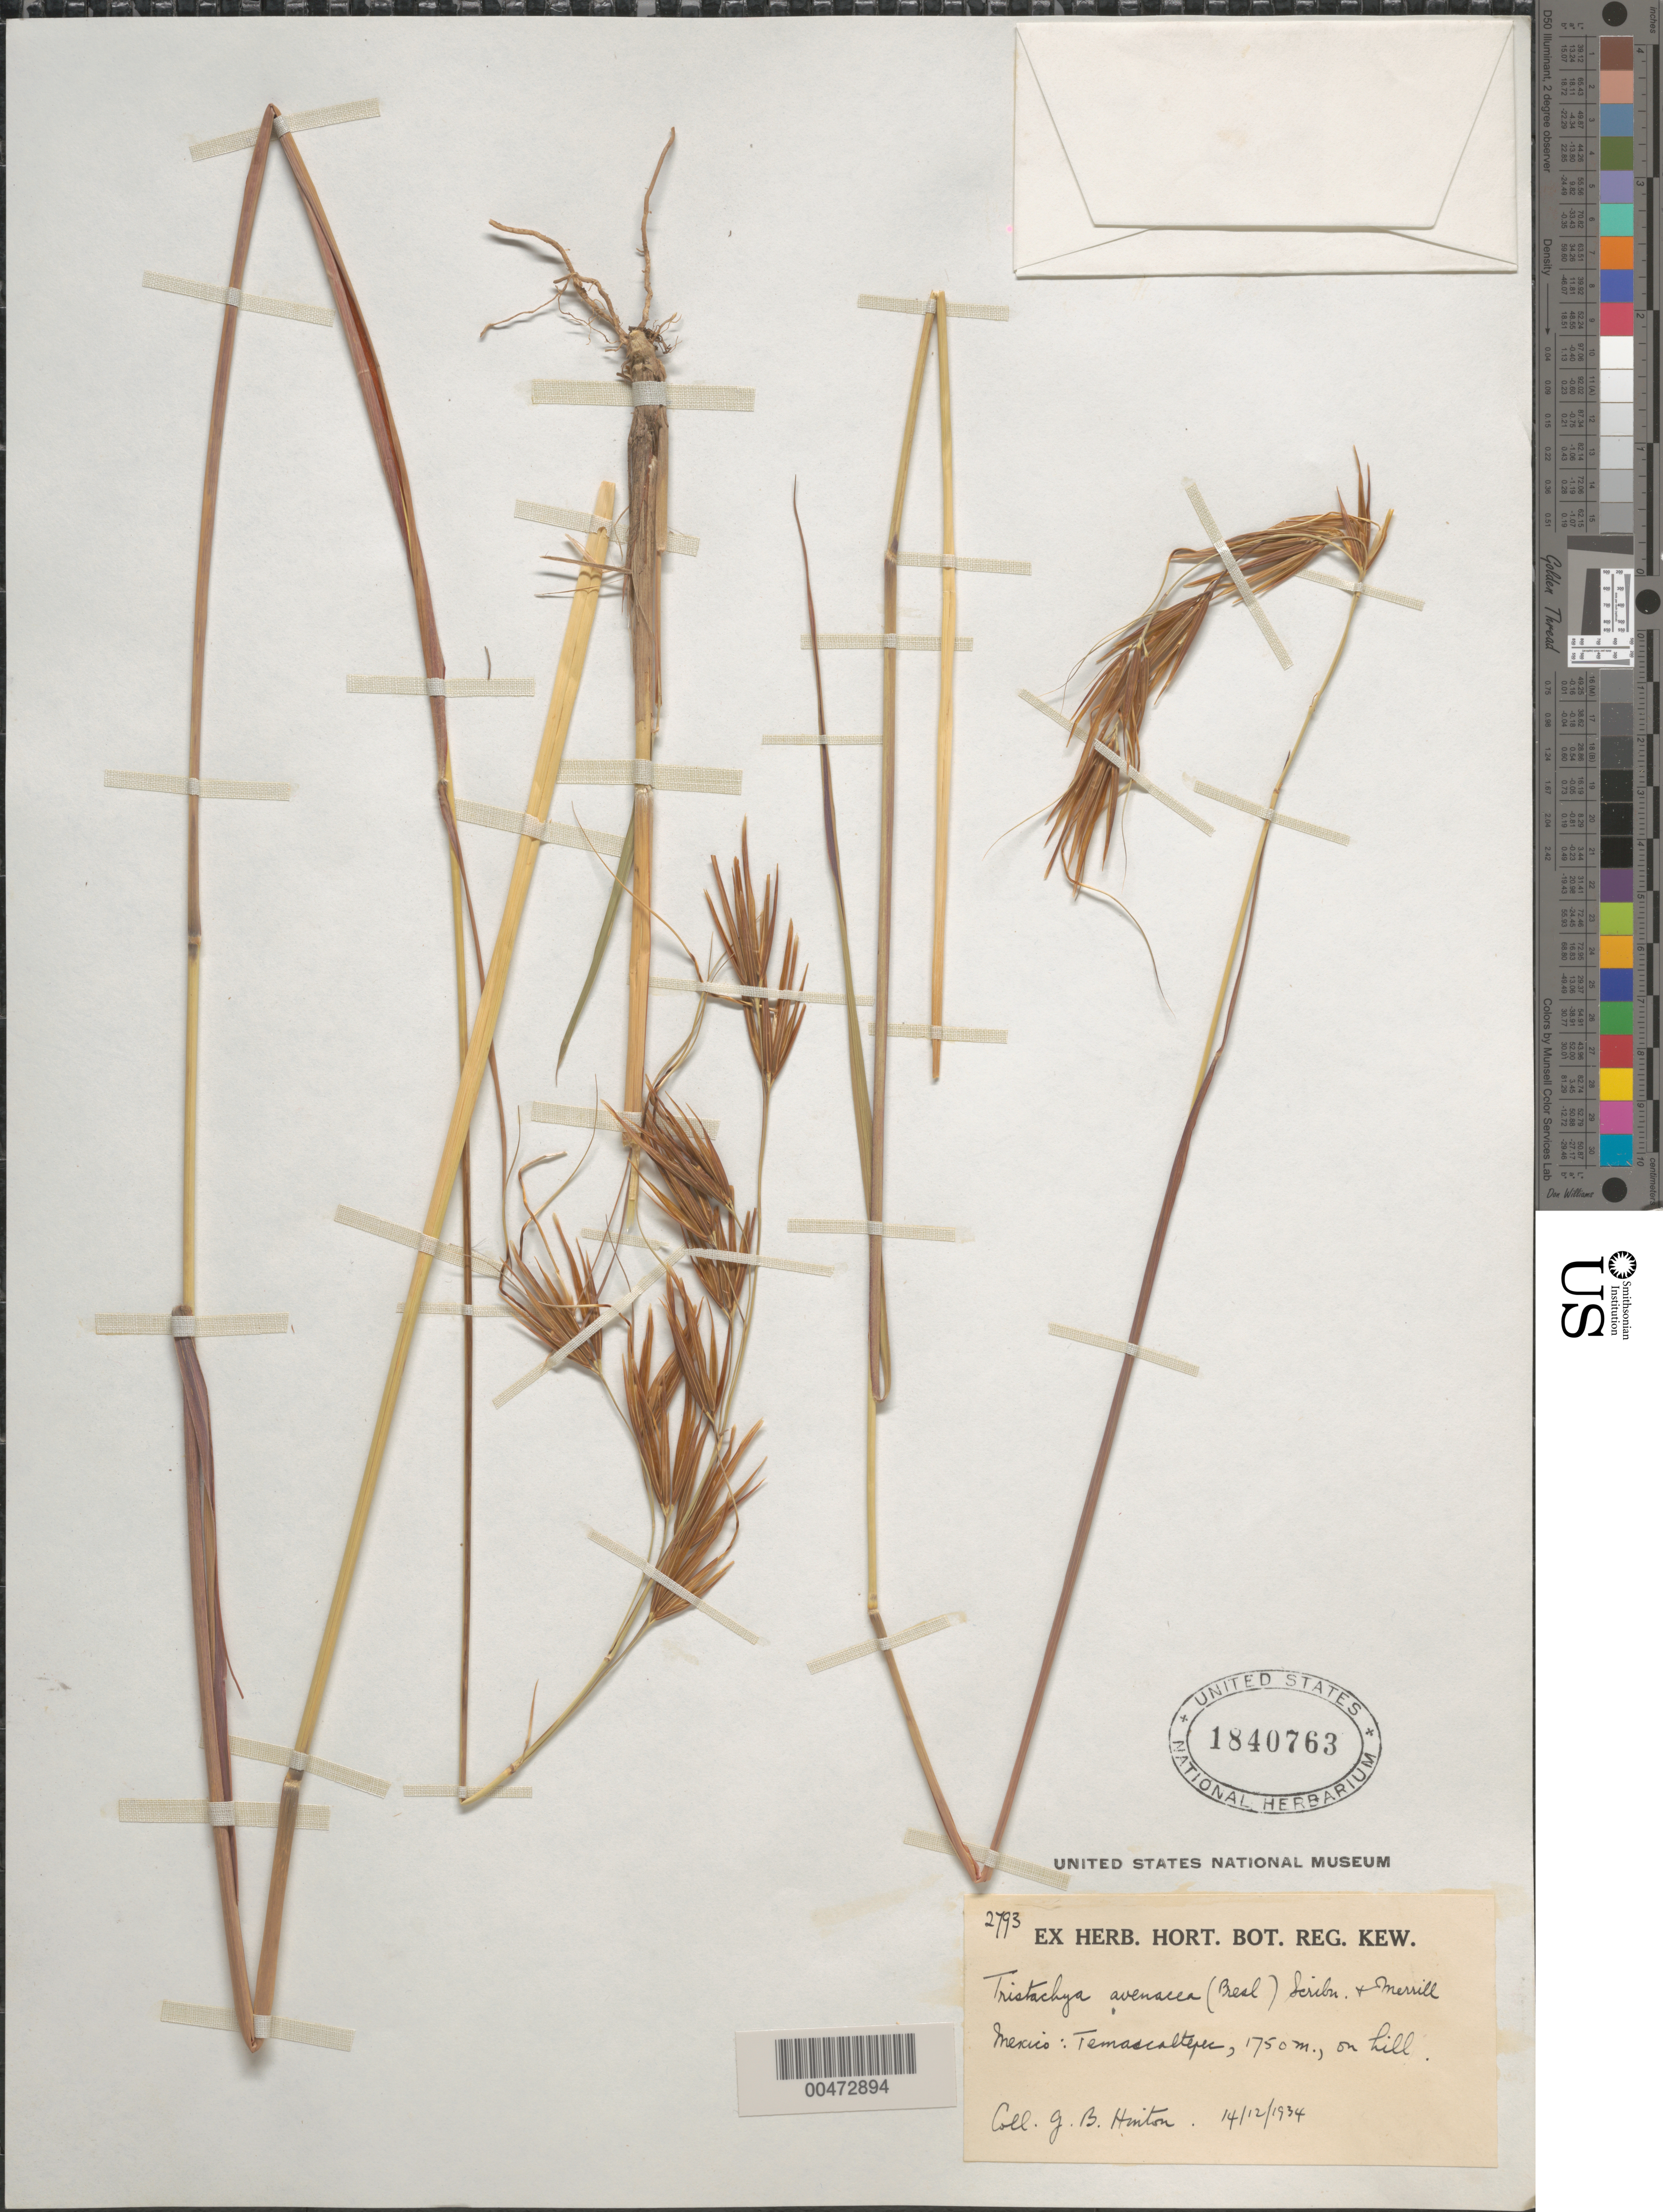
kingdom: Plantae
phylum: Tracheophyta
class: Liliopsida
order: Poales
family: Poaceae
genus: Tristachya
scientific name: Tristachya avenacea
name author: Scribn. & Merr.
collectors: G. B. Hinton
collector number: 2793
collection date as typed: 14 Dec 1934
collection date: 1934-12-14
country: Mexico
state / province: México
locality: Temascaltepec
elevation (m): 1750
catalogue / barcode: US 1840763